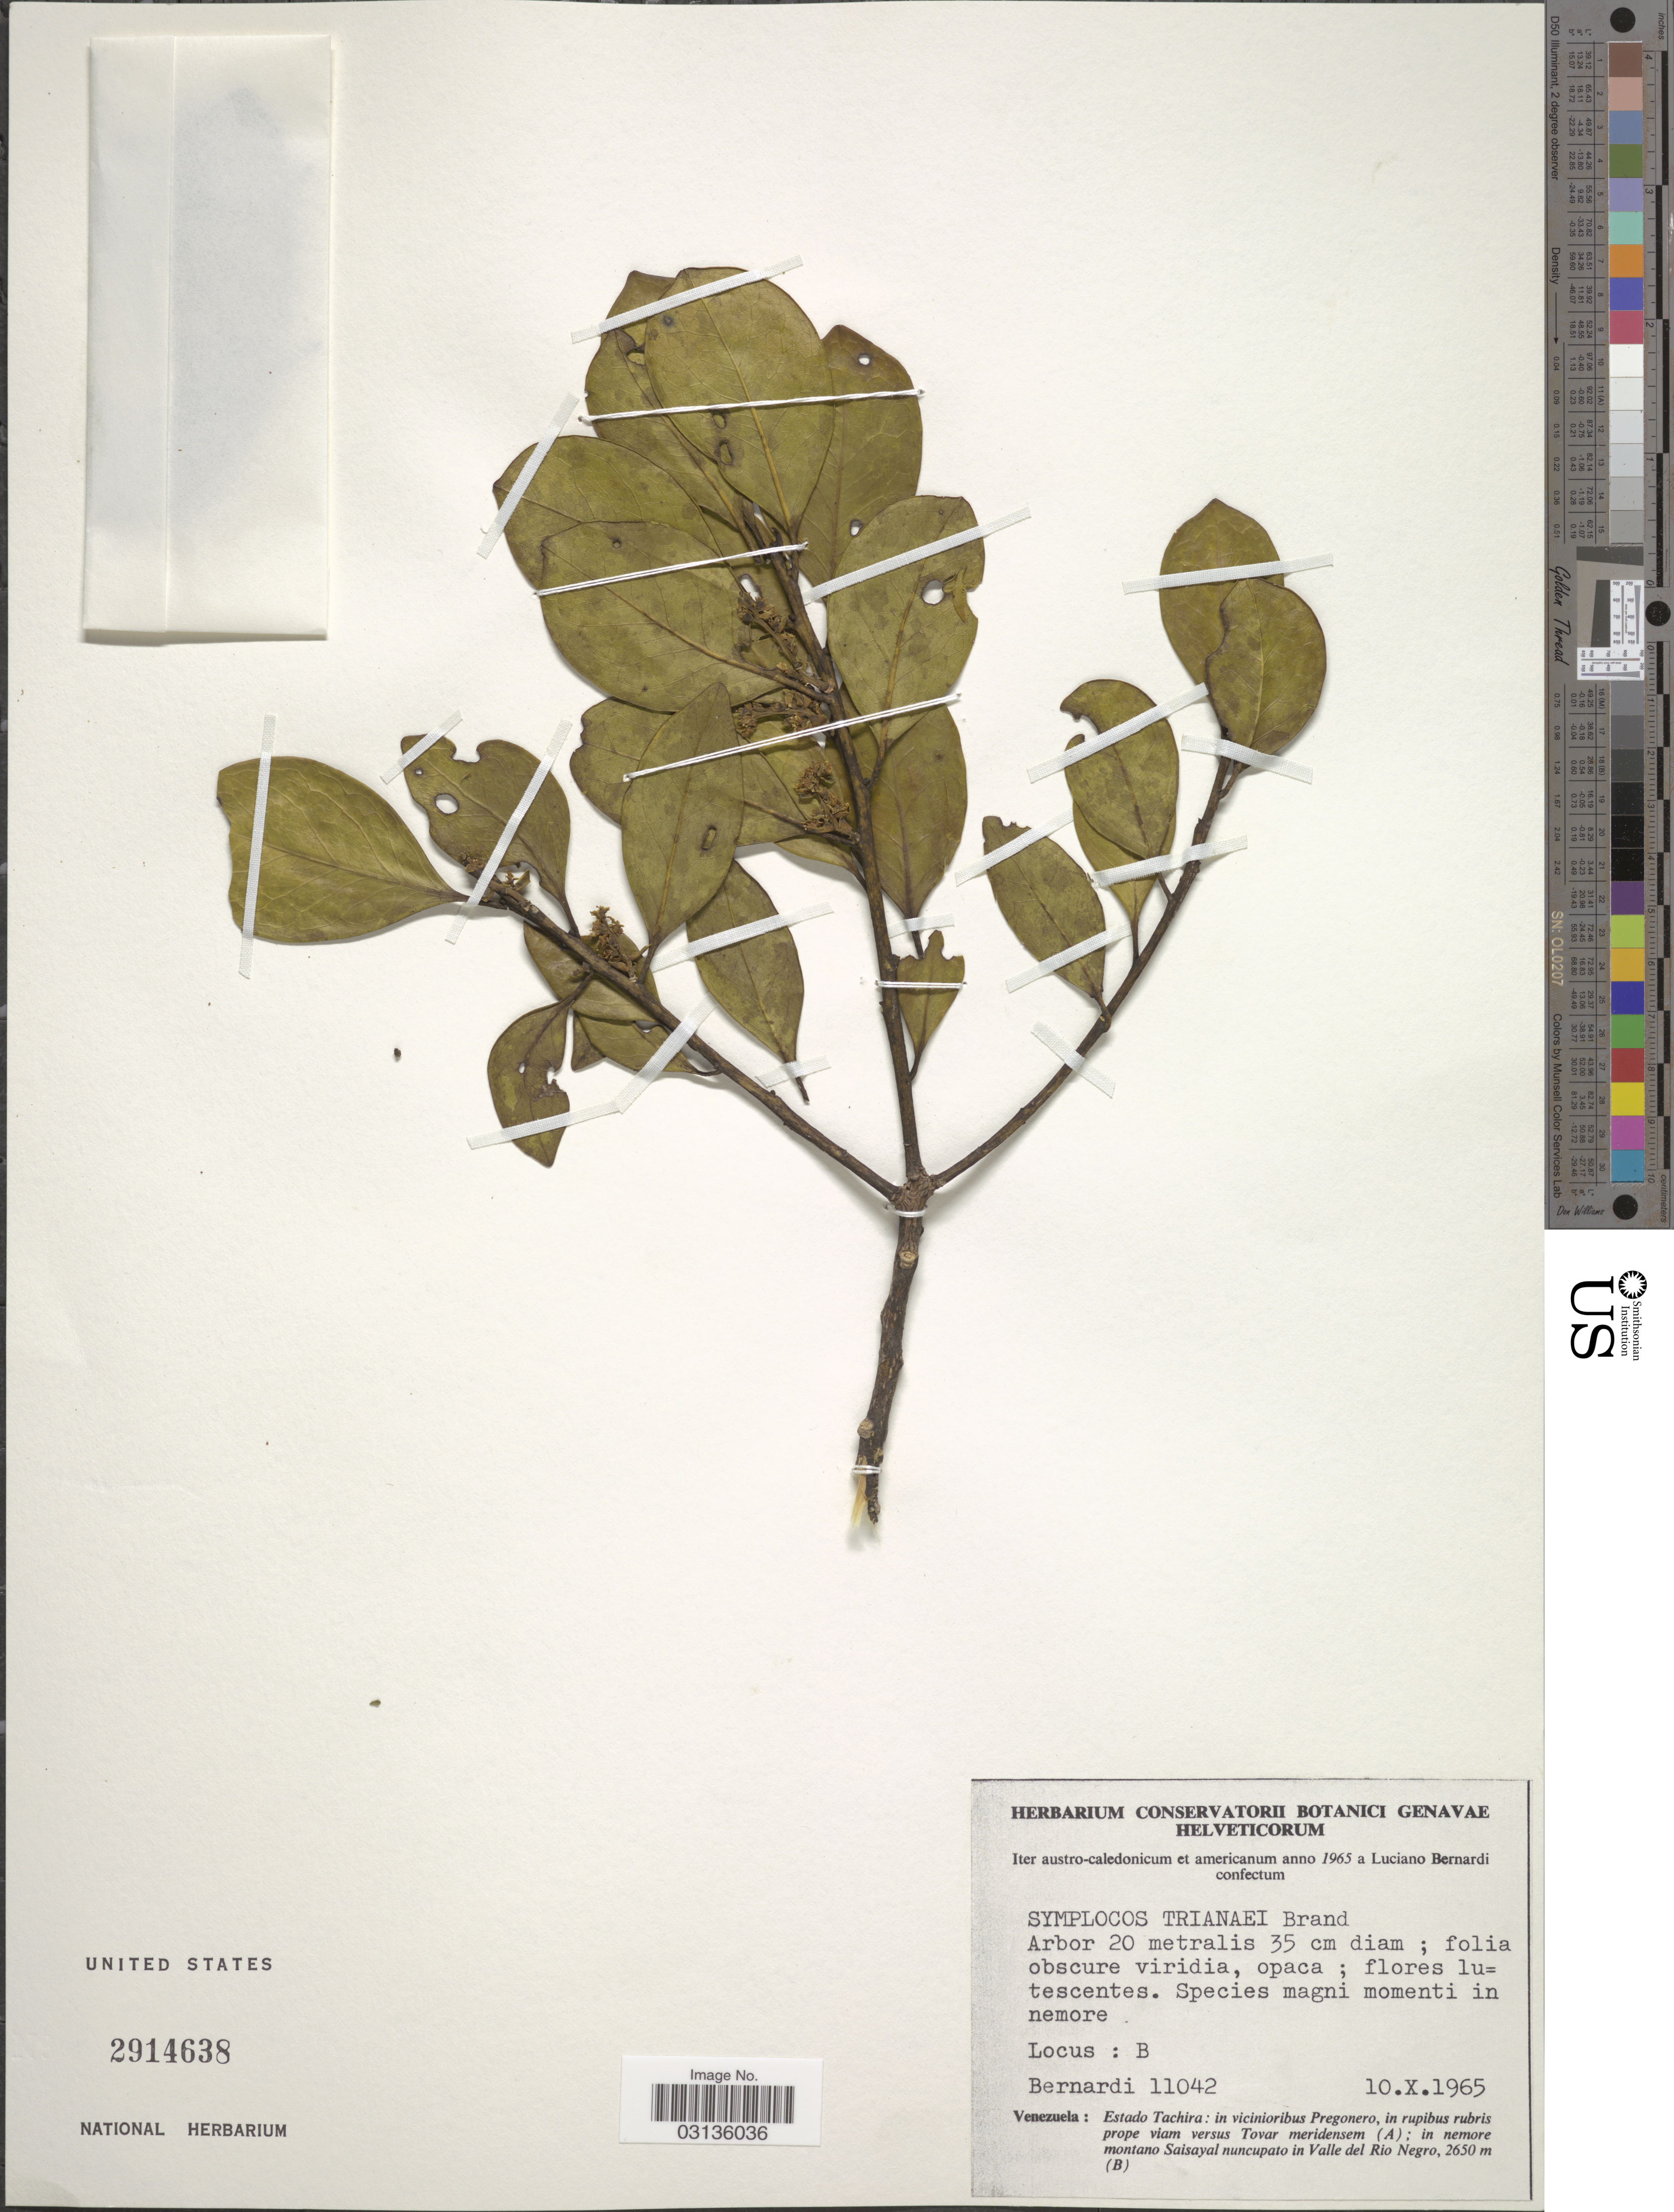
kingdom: Plantae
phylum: Tracheophyta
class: Magnoliopsida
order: Ericales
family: Symplocaceae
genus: Symplocos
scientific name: Symplocos trianae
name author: Brand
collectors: L. Bernardi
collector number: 11042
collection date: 1965-10-10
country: Venezuela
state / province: Tachira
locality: In nemore montano Saisayal nuncupato in Valle del Rio Negro.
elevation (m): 2650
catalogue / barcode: US 2914638